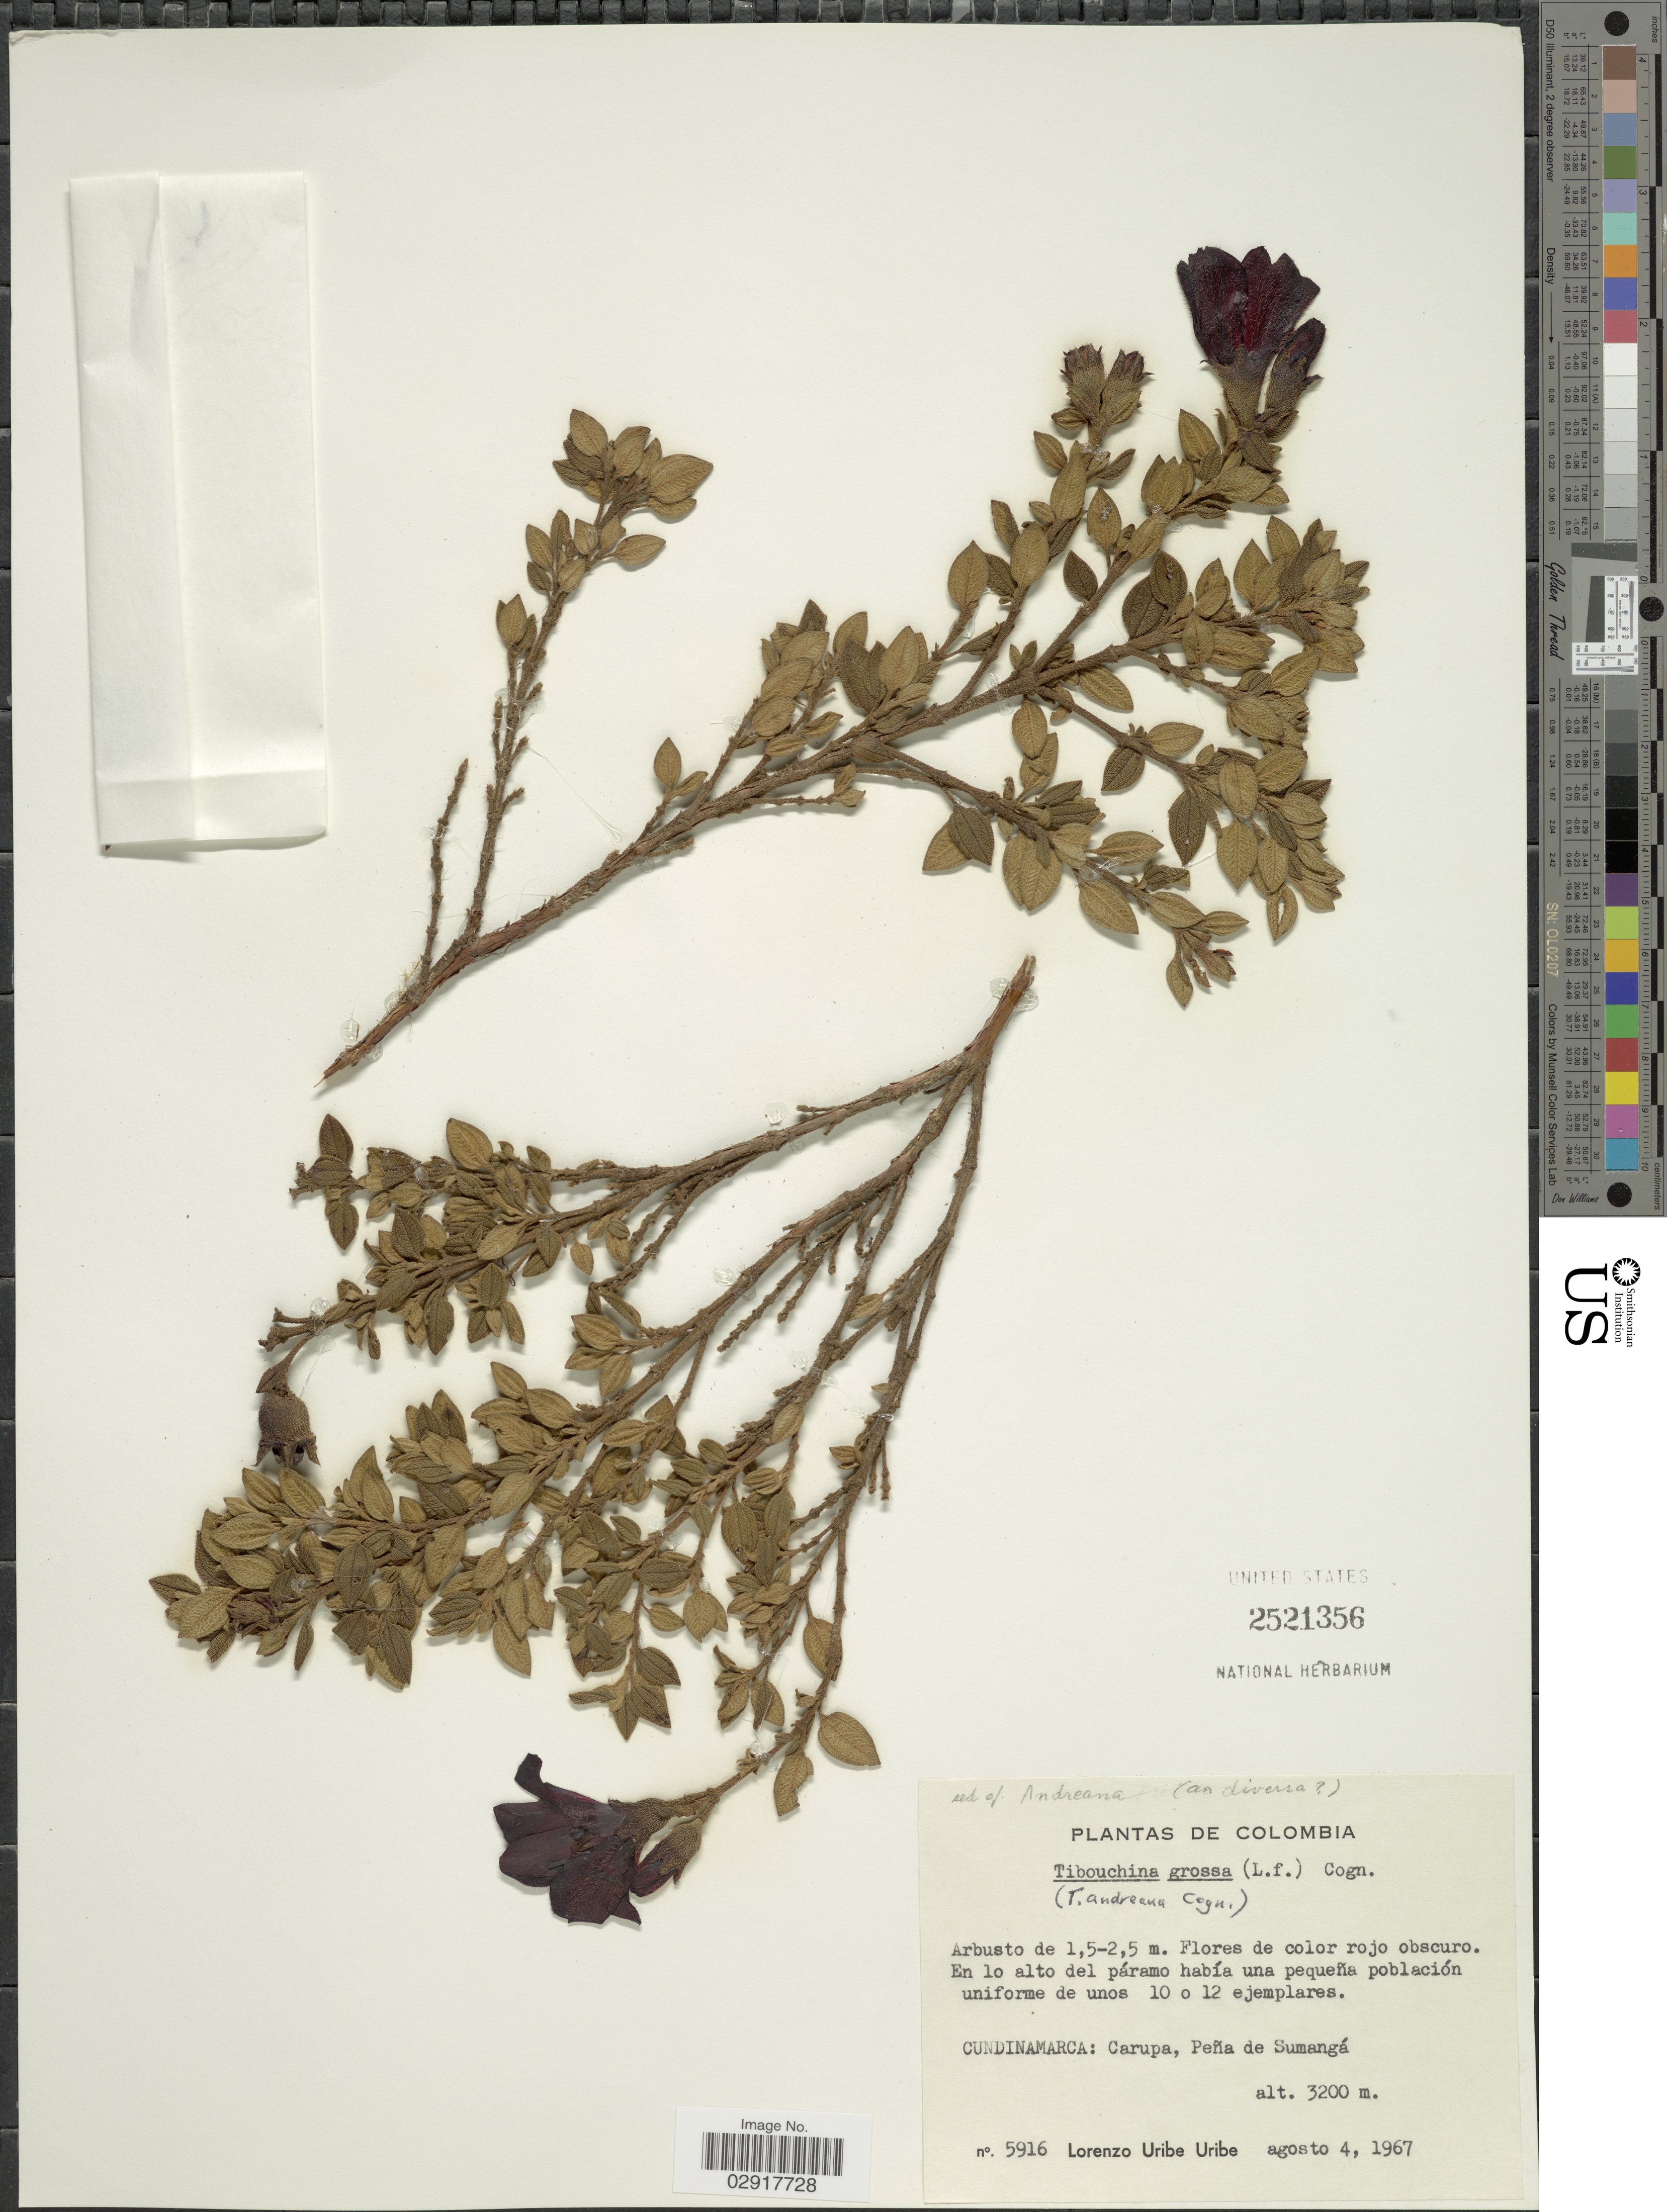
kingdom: Plantae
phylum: Tracheophyta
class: Magnoliopsida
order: Myrtales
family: Melastomataceae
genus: Chaetogastra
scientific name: Chaetogastra andreana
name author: (Cogn.) P.J.F. Guim. & Michelang.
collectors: L. Uribe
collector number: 5916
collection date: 1967-08-04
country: Colombia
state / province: Cundinamarca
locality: Carupa, Peña de Sumangá.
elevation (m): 3200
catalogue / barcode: US 2521356